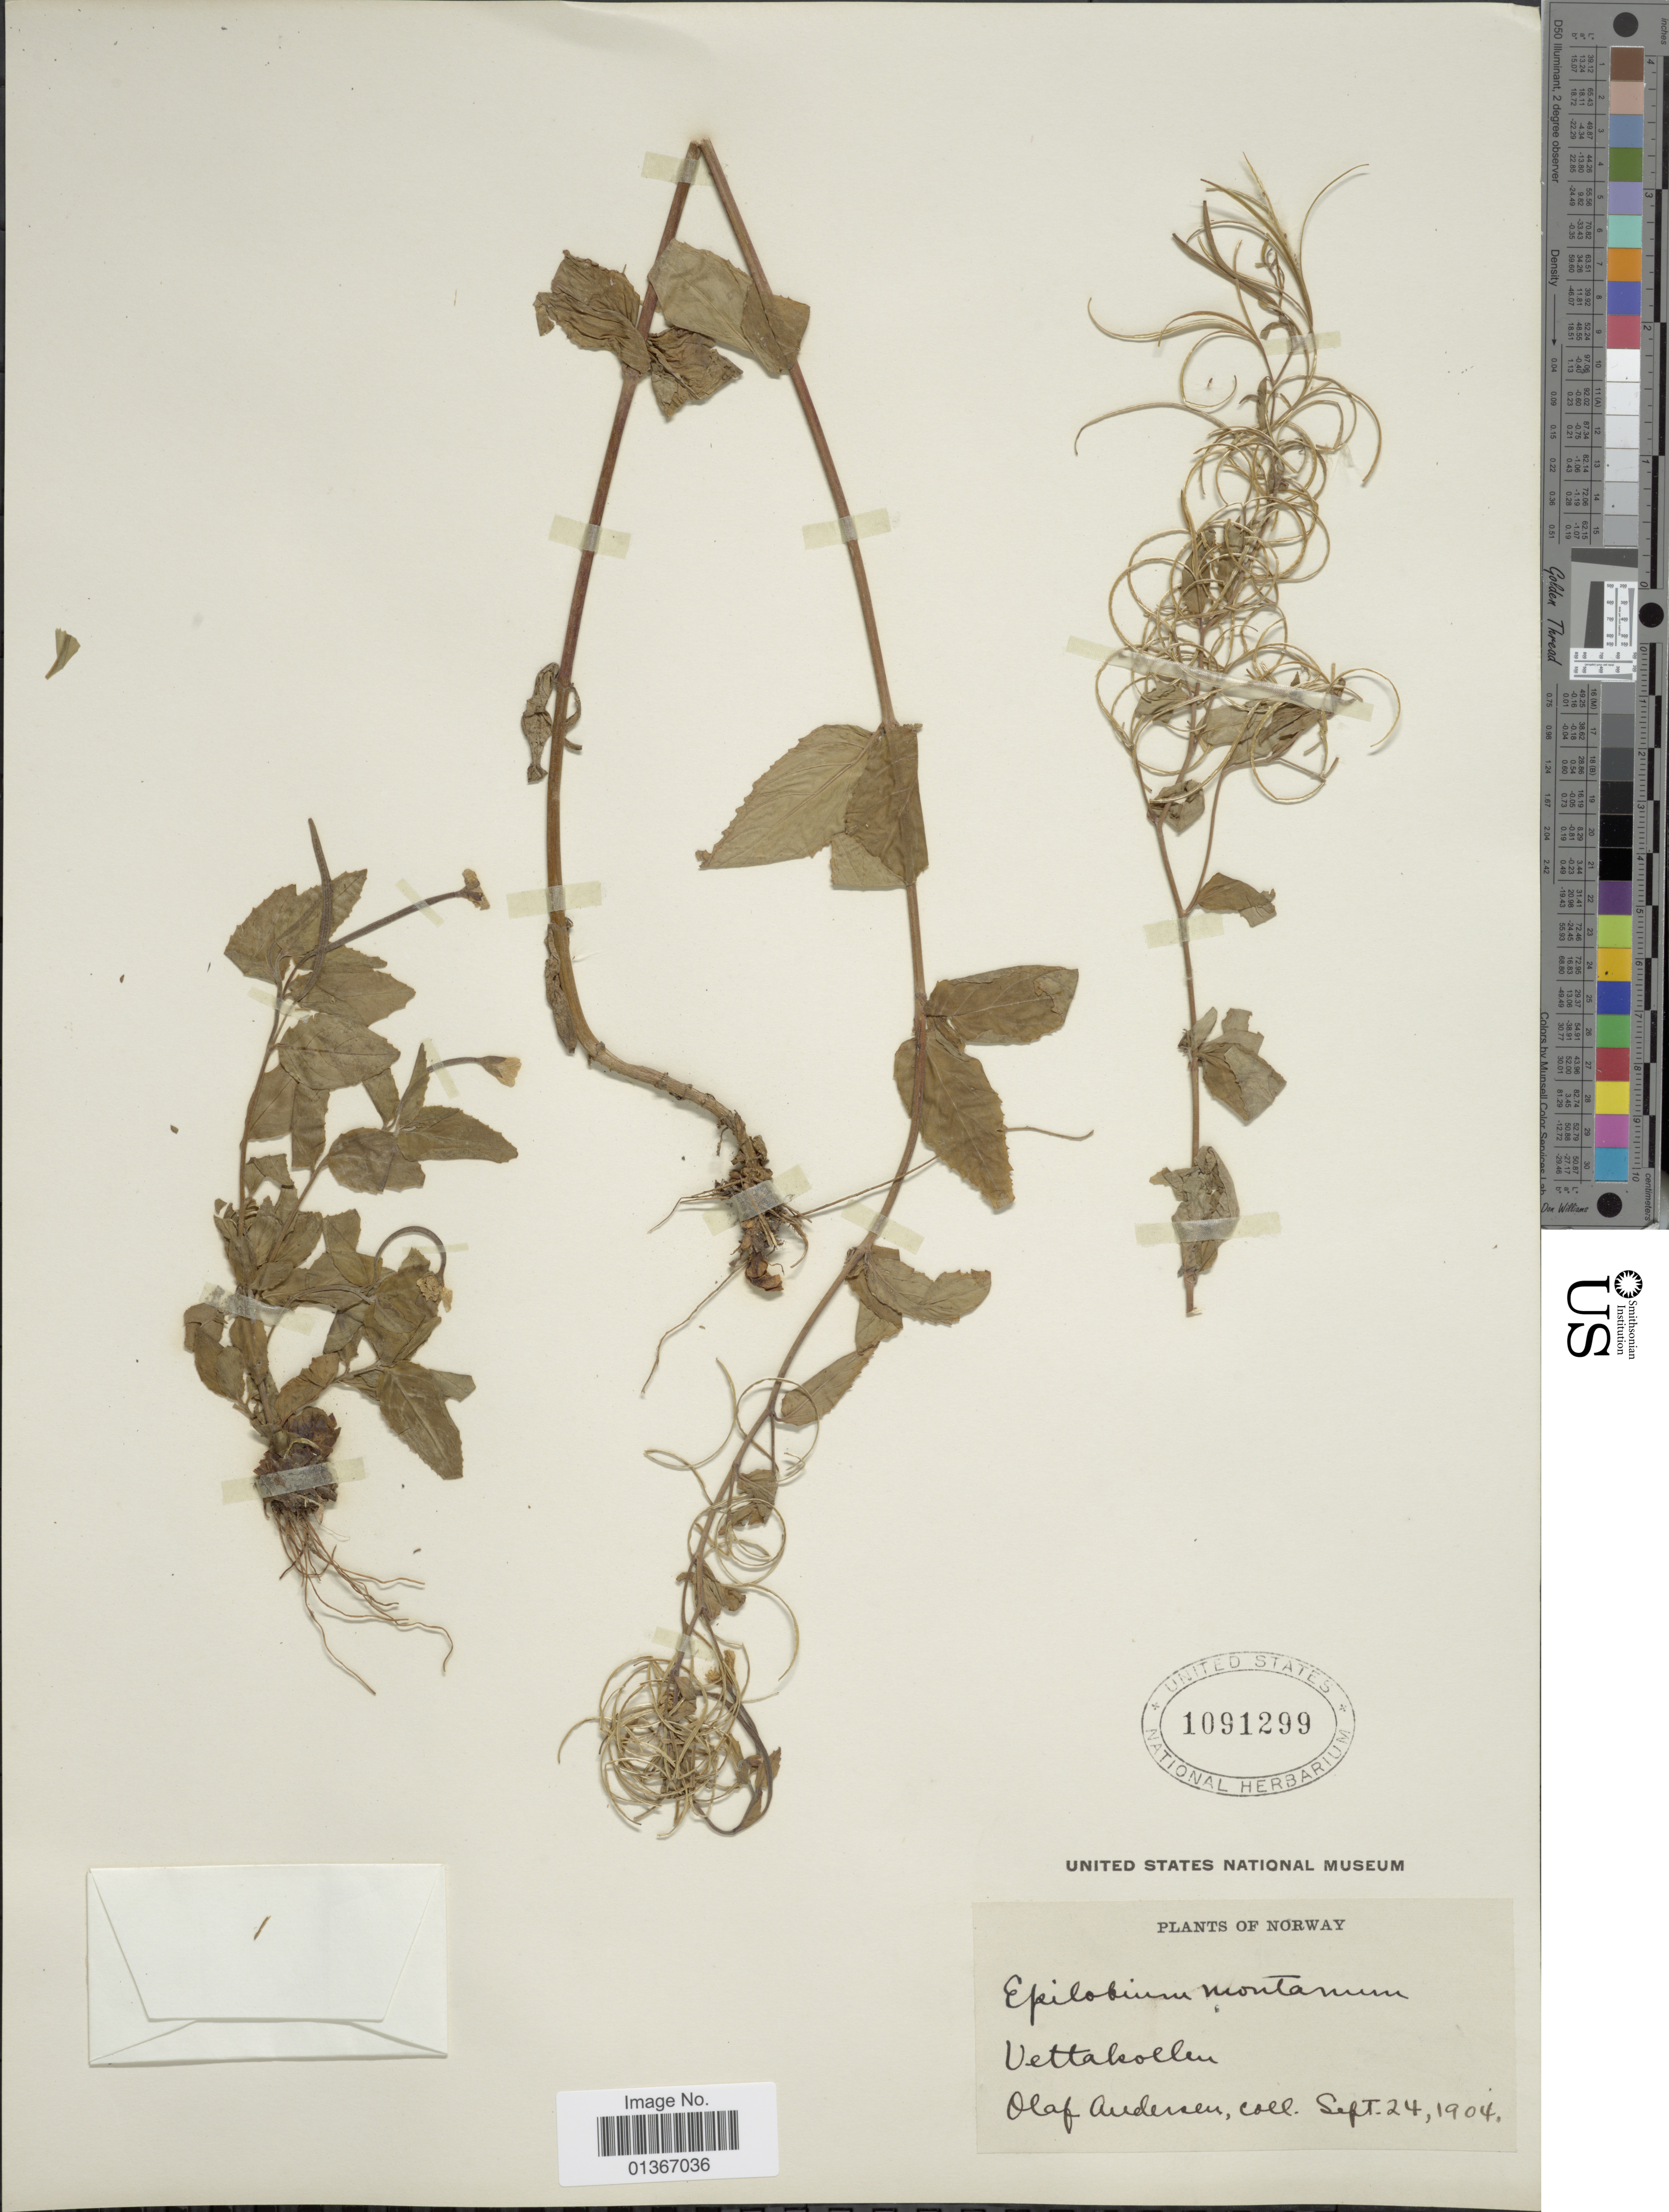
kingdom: Plantae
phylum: Tracheophyta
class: Magnoliopsida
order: Myrtales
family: Onagraceae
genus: Epilobium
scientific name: Epilobium montanum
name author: L.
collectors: O. Andersen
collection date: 1904-09-24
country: Norway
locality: Vettakollen.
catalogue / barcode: US 1091299